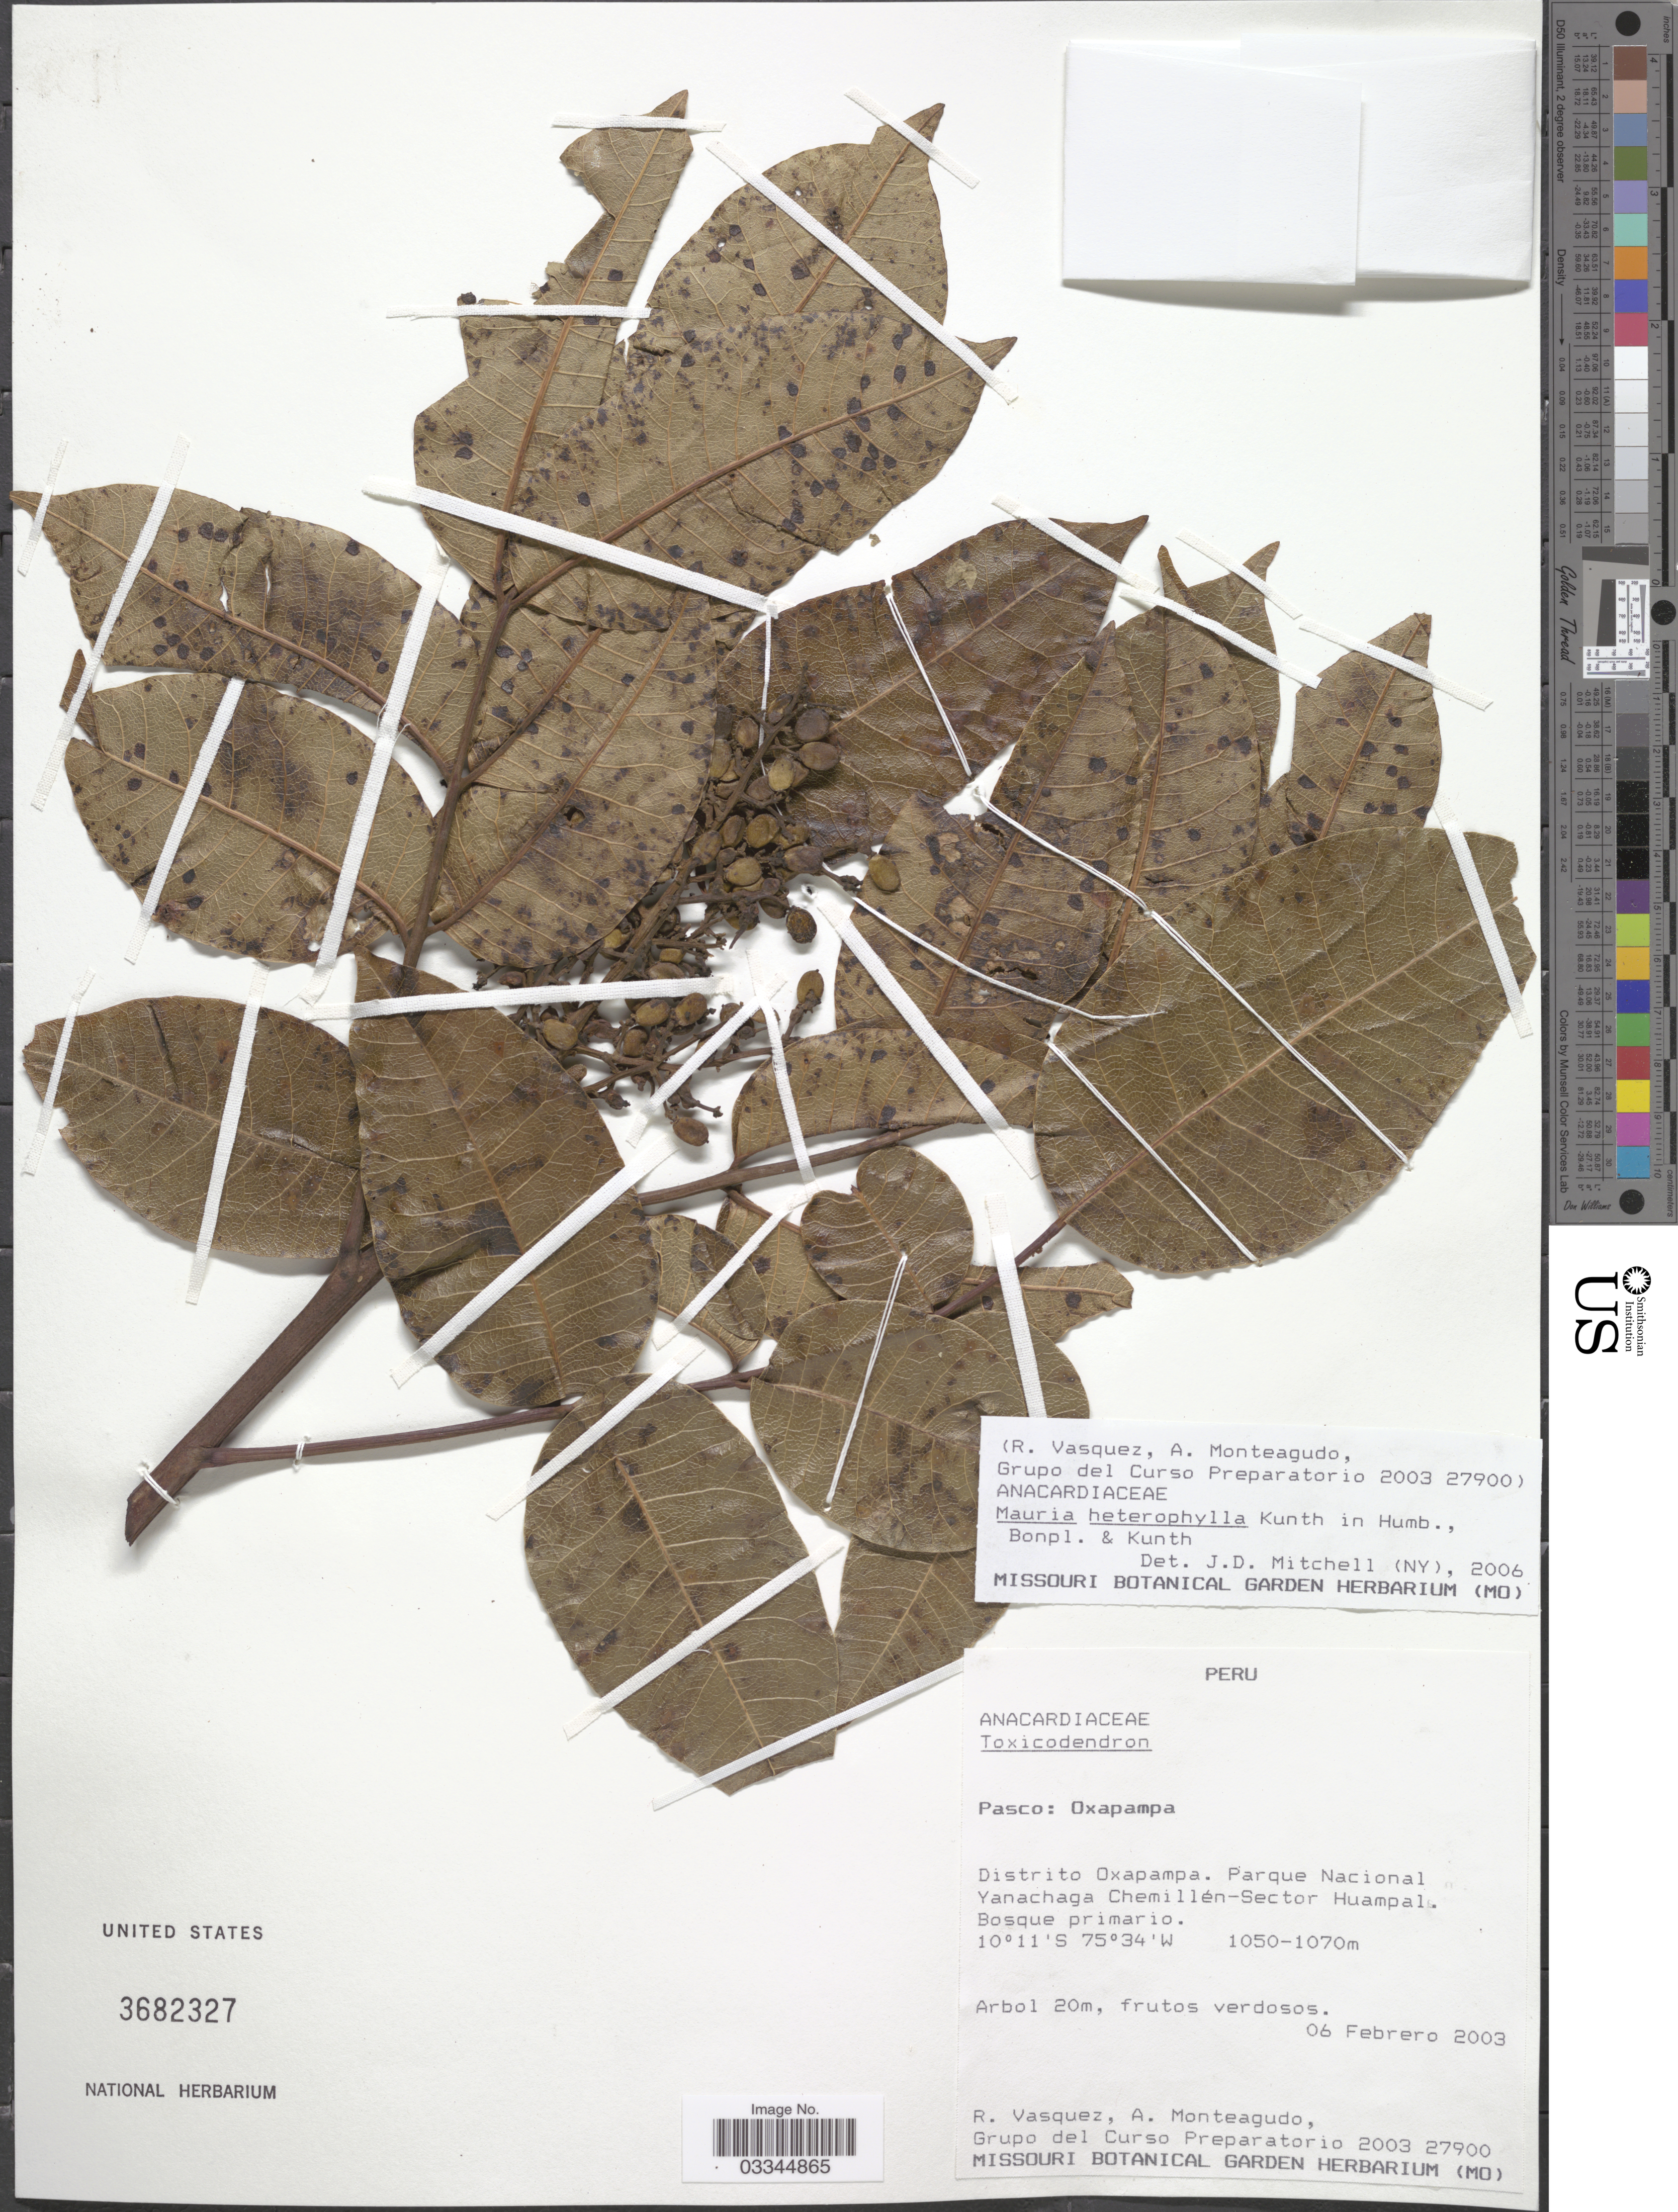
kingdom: Plantae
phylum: Tracheophyta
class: Magnoliopsida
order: Sapindales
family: Anacardiaceae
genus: Mauria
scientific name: Mauria heterophylla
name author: Kunth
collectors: R. Vasquez, A. Monteagudo & Grupo del Curso Preparatorio 2003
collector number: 27900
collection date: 2003-02-06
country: Peru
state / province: Pasco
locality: Oxapampa. Distrito Oxapampa. Parque Nacional Yanachaga Chemillén-Sector Huampal.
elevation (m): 1050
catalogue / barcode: US 3682327